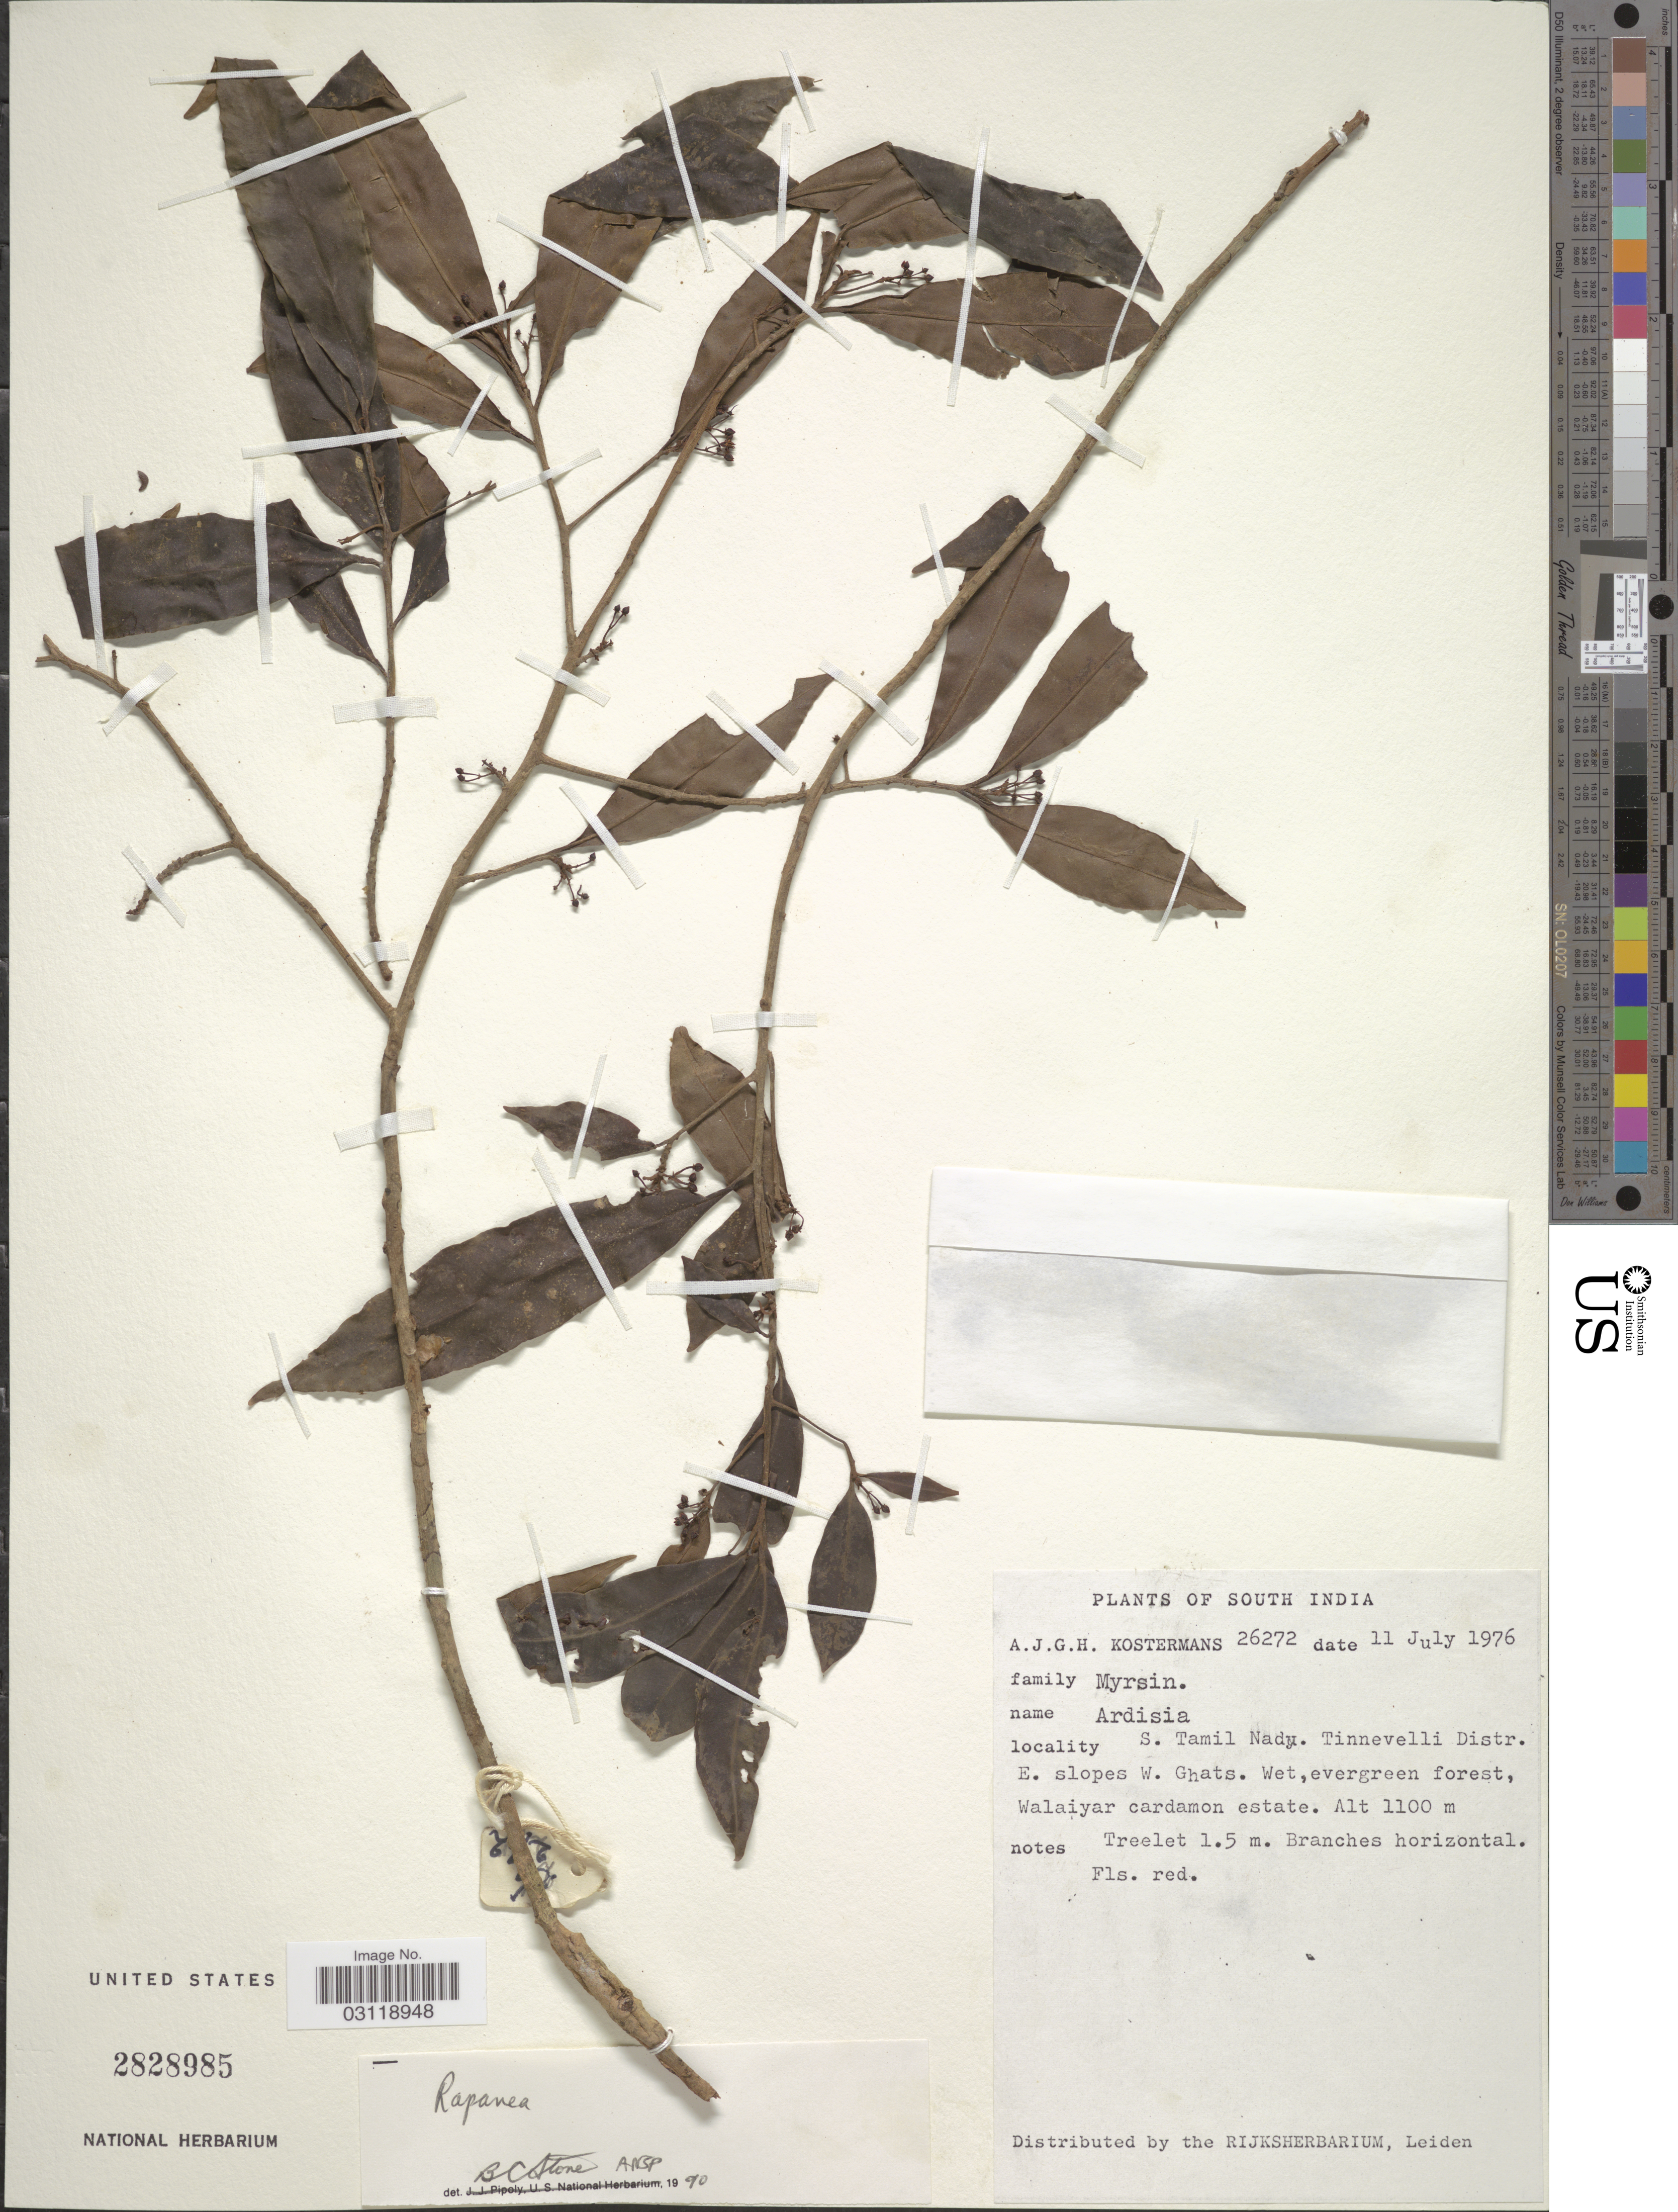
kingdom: Plantae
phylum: Tracheophyta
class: Magnoliopsida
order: Ericales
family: Primulaceae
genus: Rapanea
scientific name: Rapanea sp.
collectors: A. J. G. Kostermans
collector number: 26272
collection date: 1976-07-11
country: India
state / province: Tamil Nadu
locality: S. Tamil Nadu. Tinnevelli Distr. E. slopes W. Ghats. Walaiyar cardamon estate.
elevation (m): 1100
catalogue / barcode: US 2828985